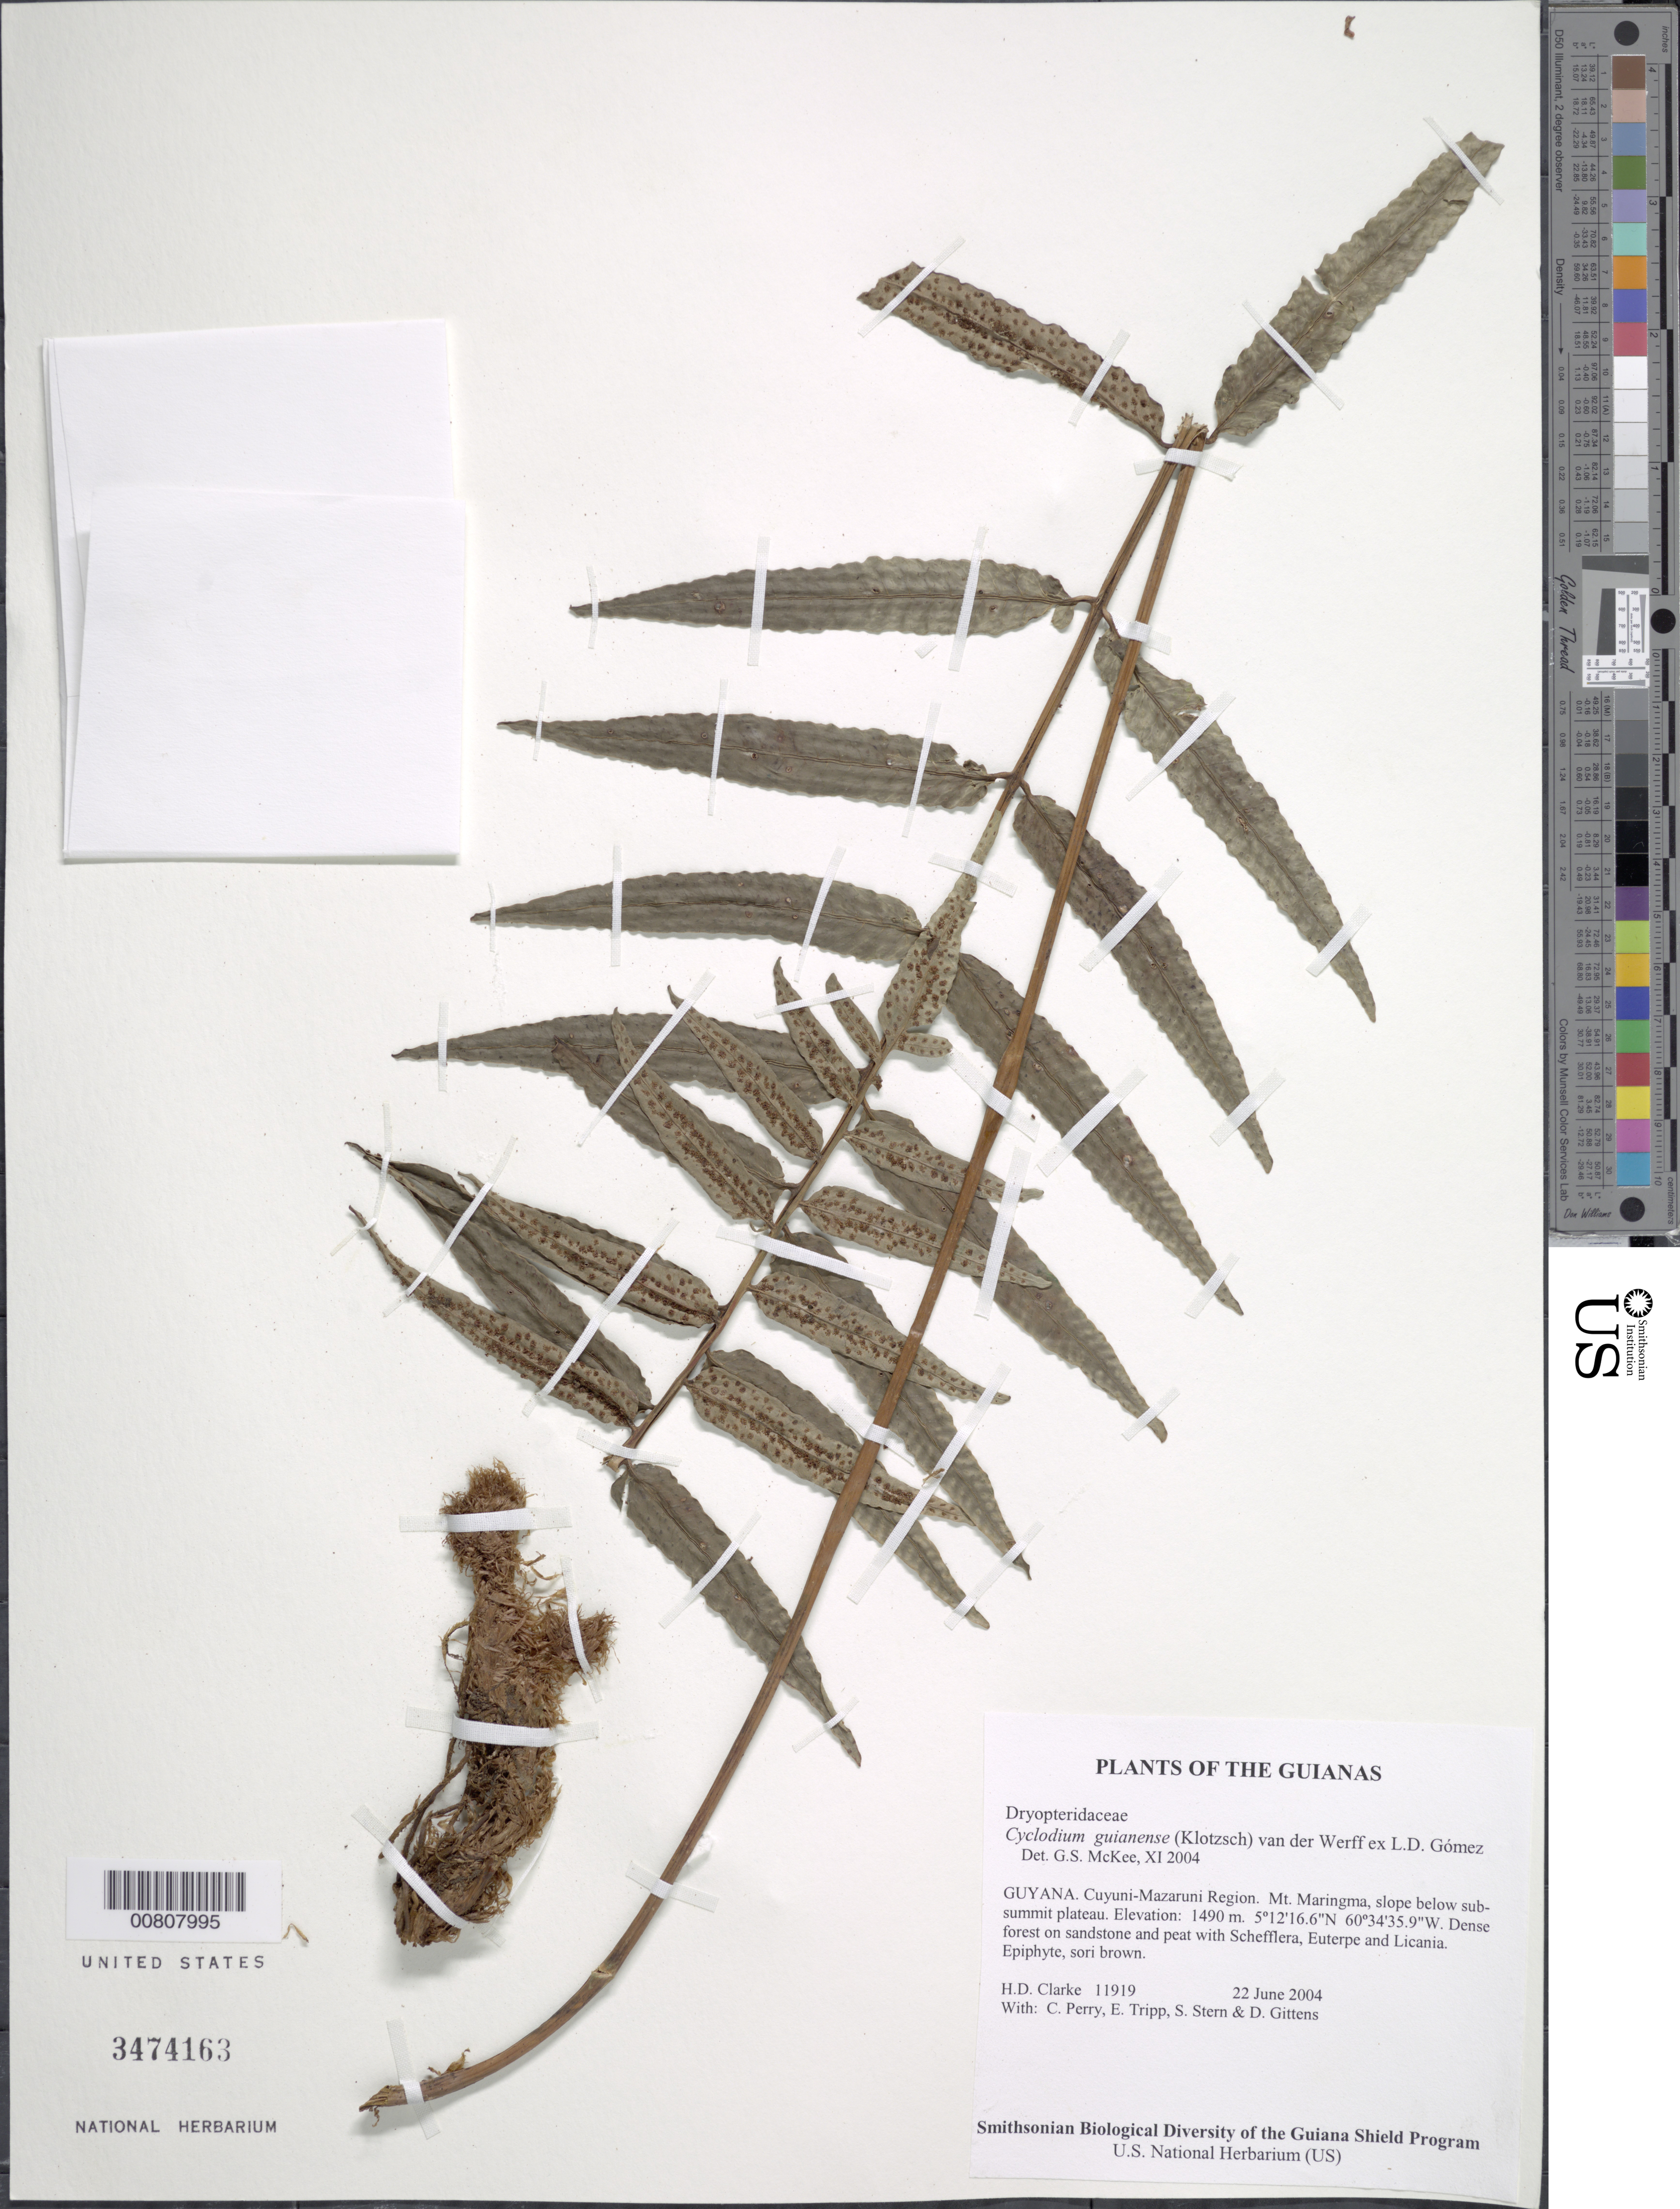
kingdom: Plantae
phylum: Tracheophyta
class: Polypodiopsida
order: Polypodiales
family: Dryopteridaceae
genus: Cyclodium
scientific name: Cyclodium guianense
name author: (Klotzsch) van der Werff ex L.D. Gómez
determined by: McKee, G. S., (US), NMNH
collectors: H. D. Clarke, C. Perry, E. Tripp, S. R. Stern & D. Gittens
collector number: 11919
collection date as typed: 22 June 2004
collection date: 2004-06-22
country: Guyana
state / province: Cuyuni-Mazaruni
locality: Mt. Maringma, slope below sub-summit plateau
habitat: Dense forest on sandstone and peat with Schefflera, Euterpe and Licania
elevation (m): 1490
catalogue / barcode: US 3474163